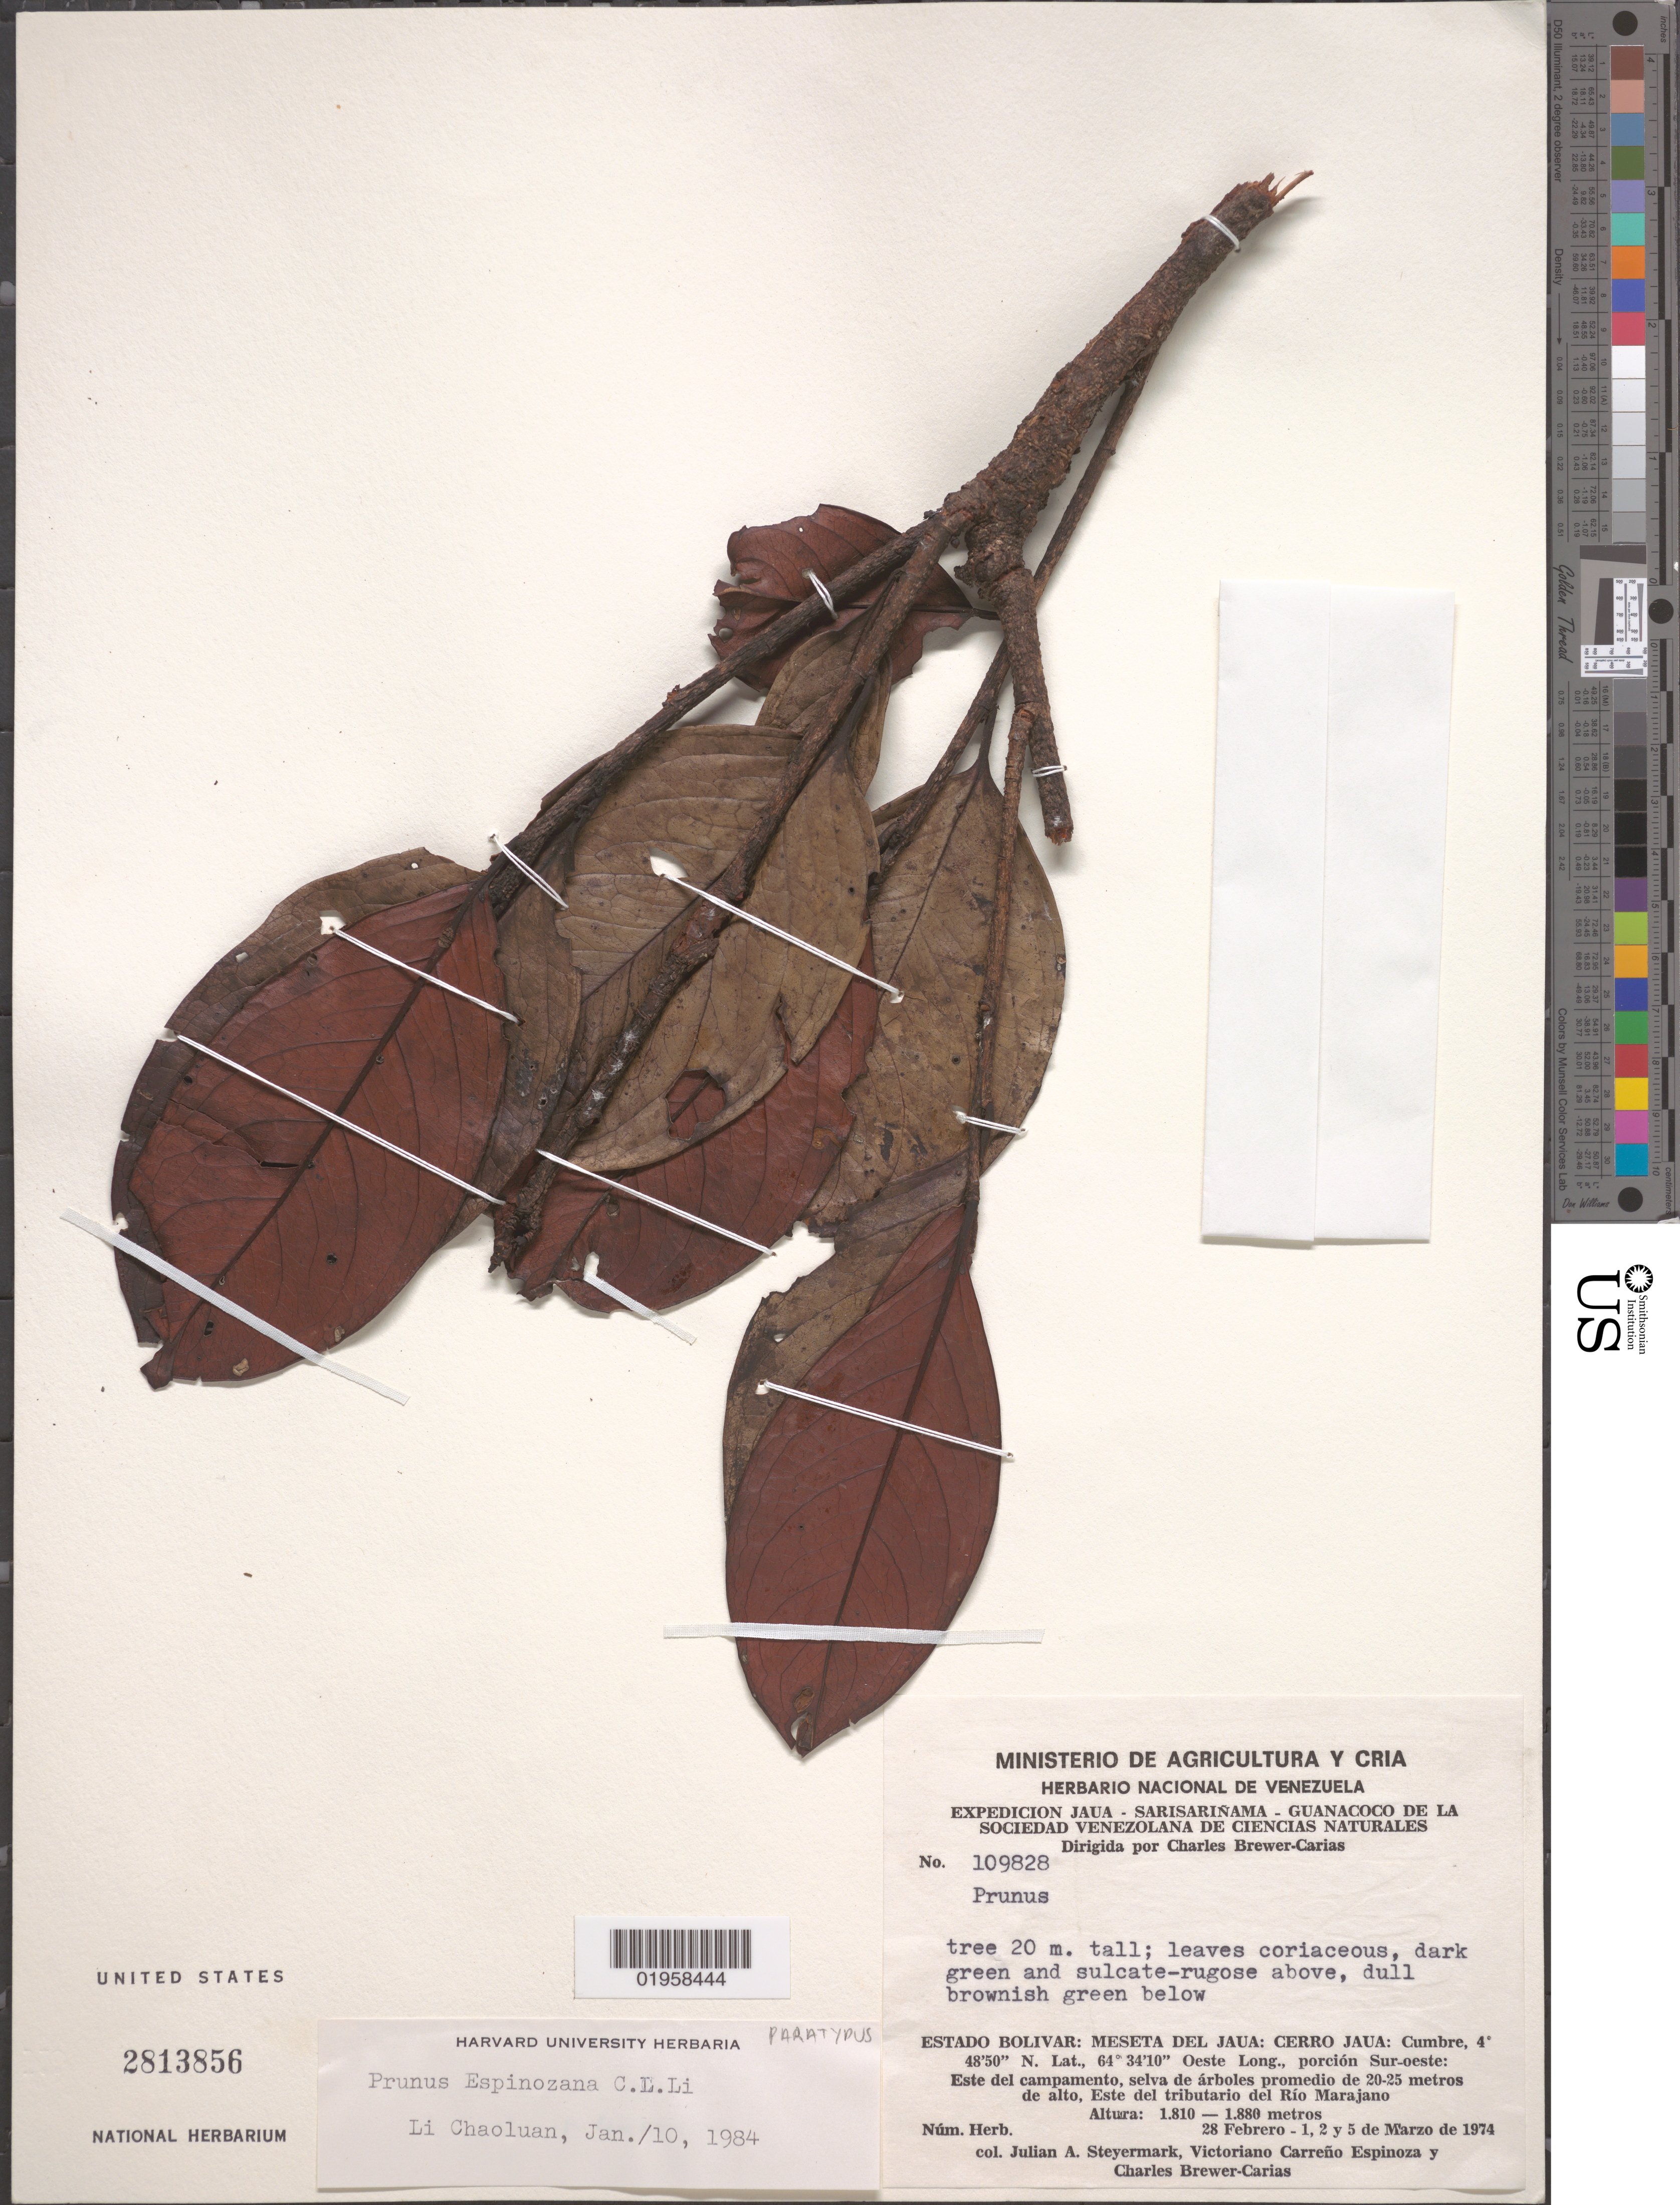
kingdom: Plantae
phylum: Tracheophyta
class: Magnoliopsida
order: Rosales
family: Rosaceae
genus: Prunus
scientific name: Prunus espinozana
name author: C.L. Li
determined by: Li, C. L.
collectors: J. Steyermark, V. Carreño Espinosa & C. Brewer-Carias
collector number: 109828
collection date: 1974-02-28/1974-03-05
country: Venezuela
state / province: Bolivar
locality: Meseta del Jaua; Cerro Jaua, este del tributario del Río Marajano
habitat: Selva de árboles promedio de 20-25 m de alto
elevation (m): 1810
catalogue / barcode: US 2813856